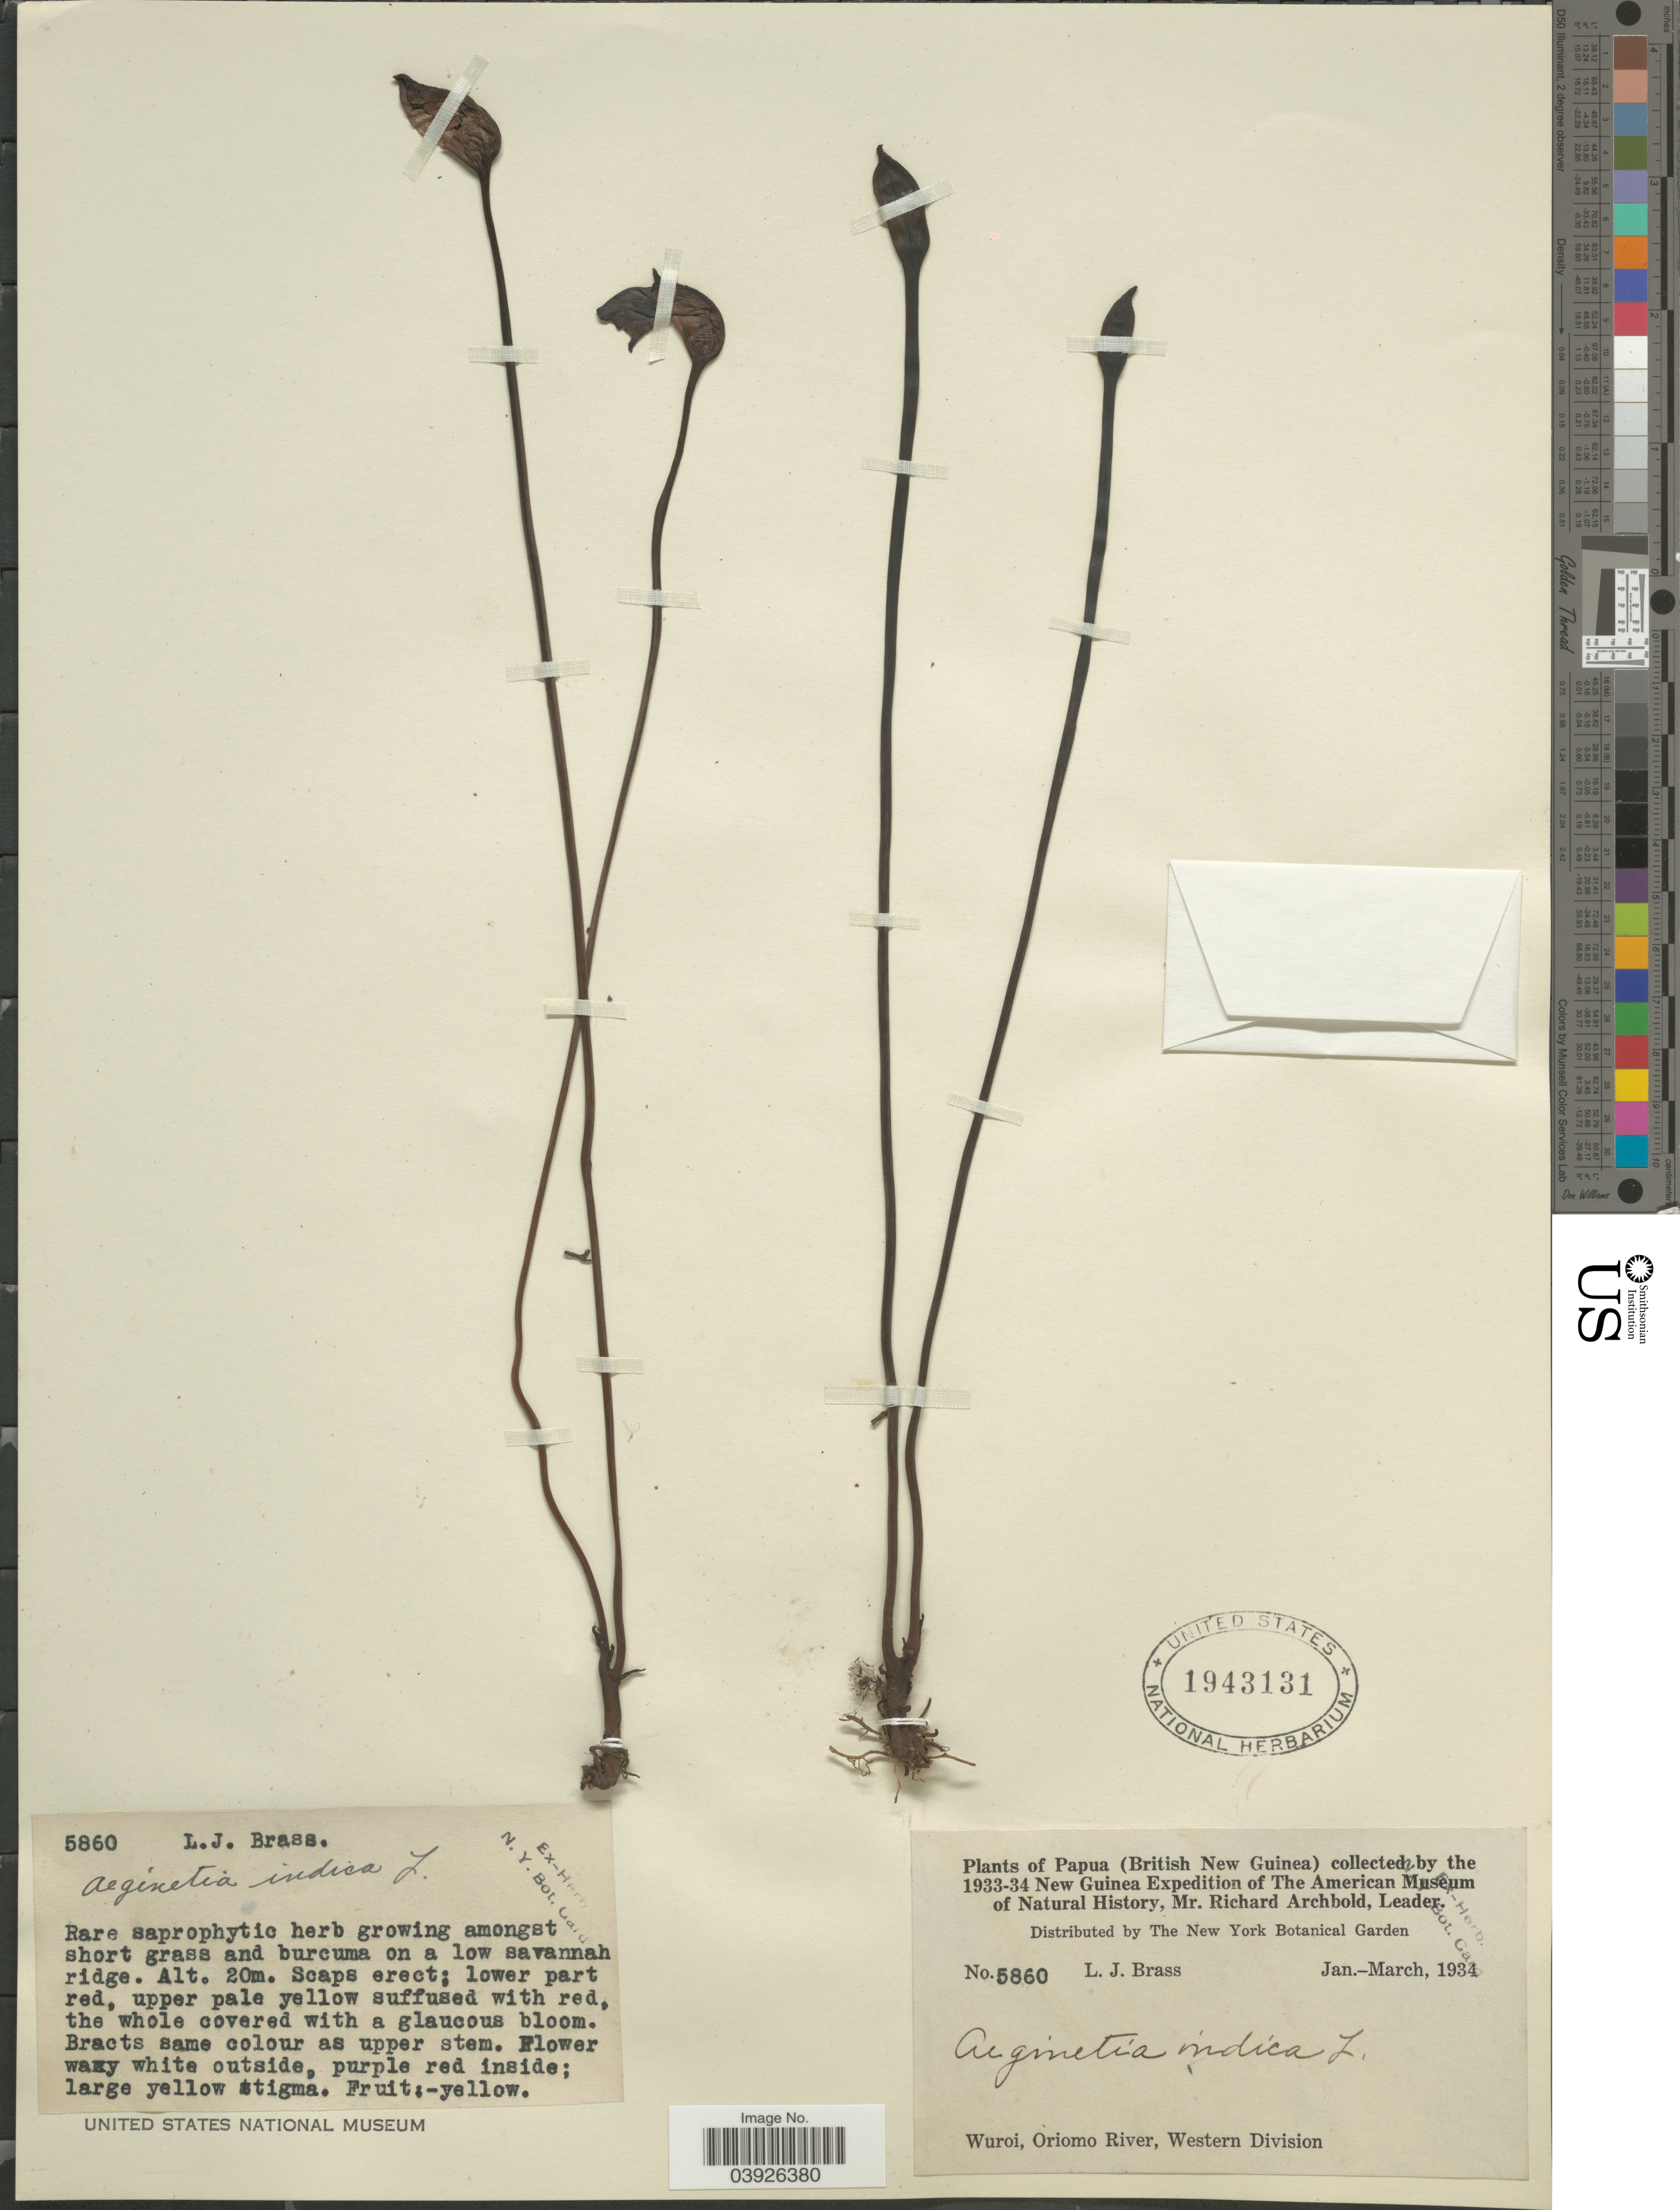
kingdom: Plantae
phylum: Tracheophyta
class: Magnoliopsida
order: Lamiales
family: Orobanchaceae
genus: Aeginetia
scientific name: Aeginetia indica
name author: L.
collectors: L. J. Brass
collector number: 5860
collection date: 1934-01/1934-03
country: Papua New Guinea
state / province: Manus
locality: Papua (British New Guinea). Wuroi, Oriomo River, Western Division.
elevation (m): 20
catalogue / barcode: US 1943131